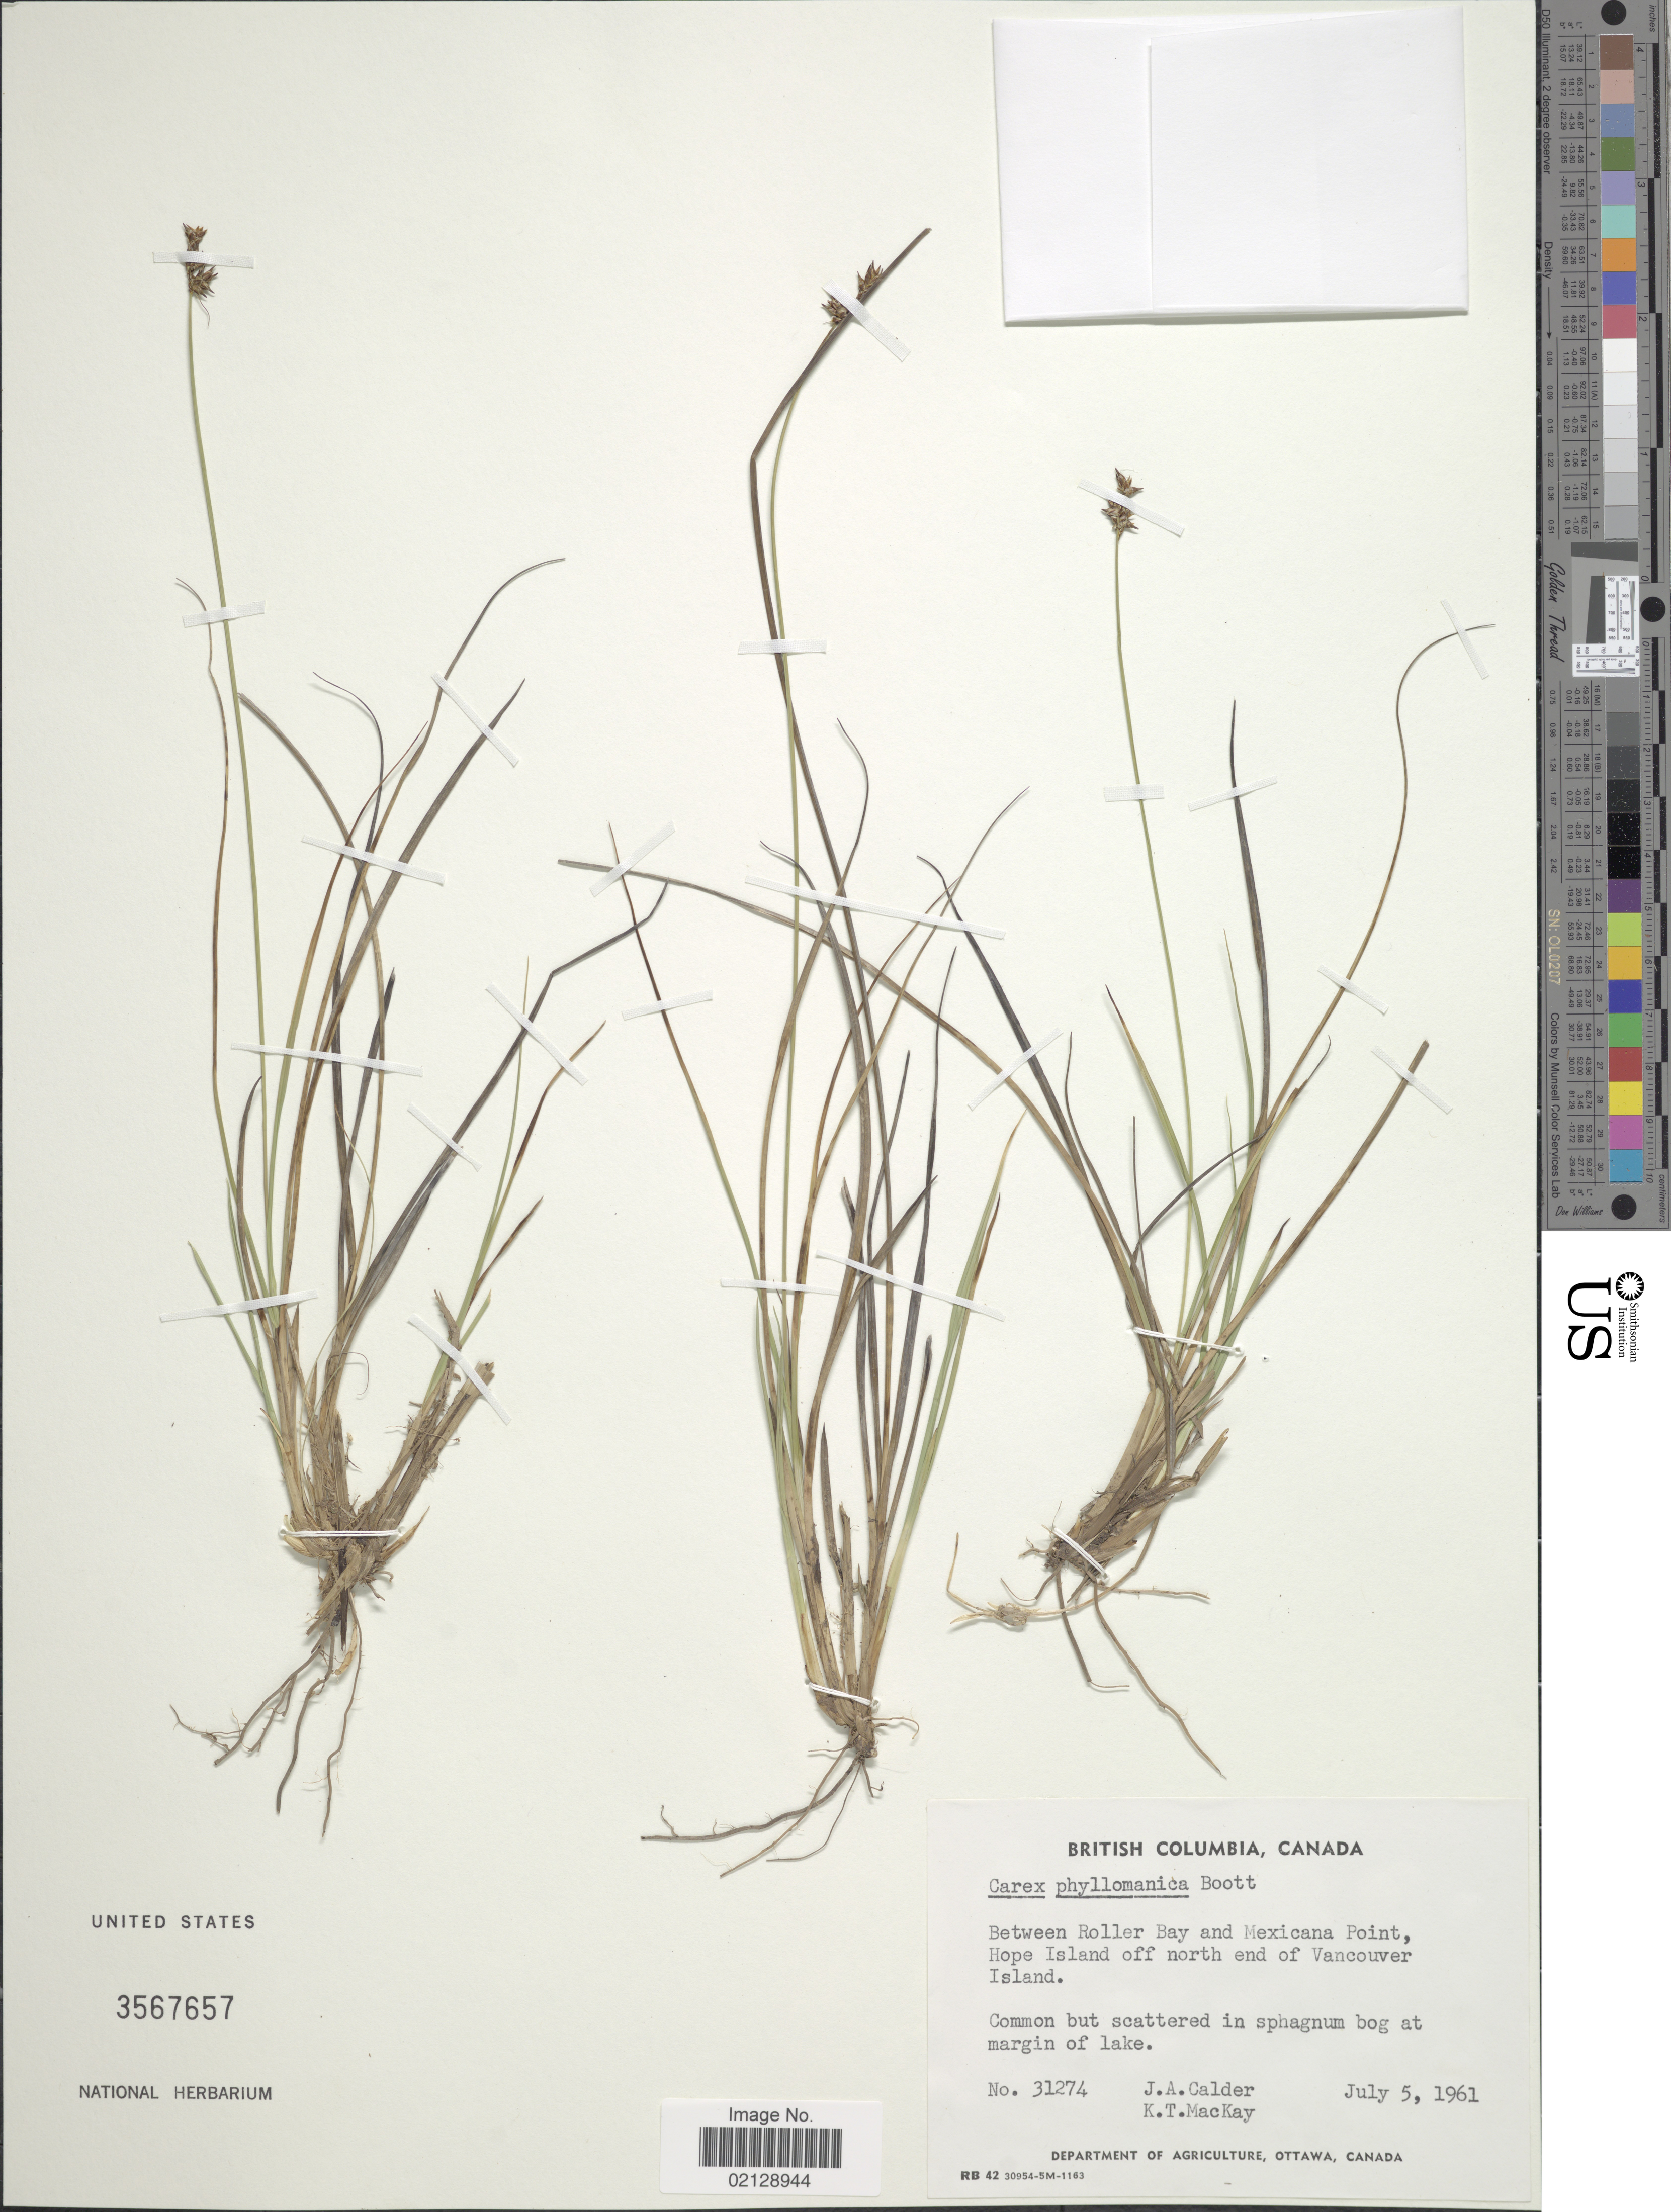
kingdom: Plantae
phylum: Tracheophyta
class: Liliopsida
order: Poales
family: Cyperaceae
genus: Carex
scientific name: Carex echinata subsp. phyllomanica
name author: (W. Boott) Reznicek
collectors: J. A. Calder & K. T. Mackay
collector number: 31274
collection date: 1961-07-05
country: Canada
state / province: British Columbia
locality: Between Roller Bay and Mexicana Point, Hope Island off north end of Vancouver Island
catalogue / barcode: US 3567657